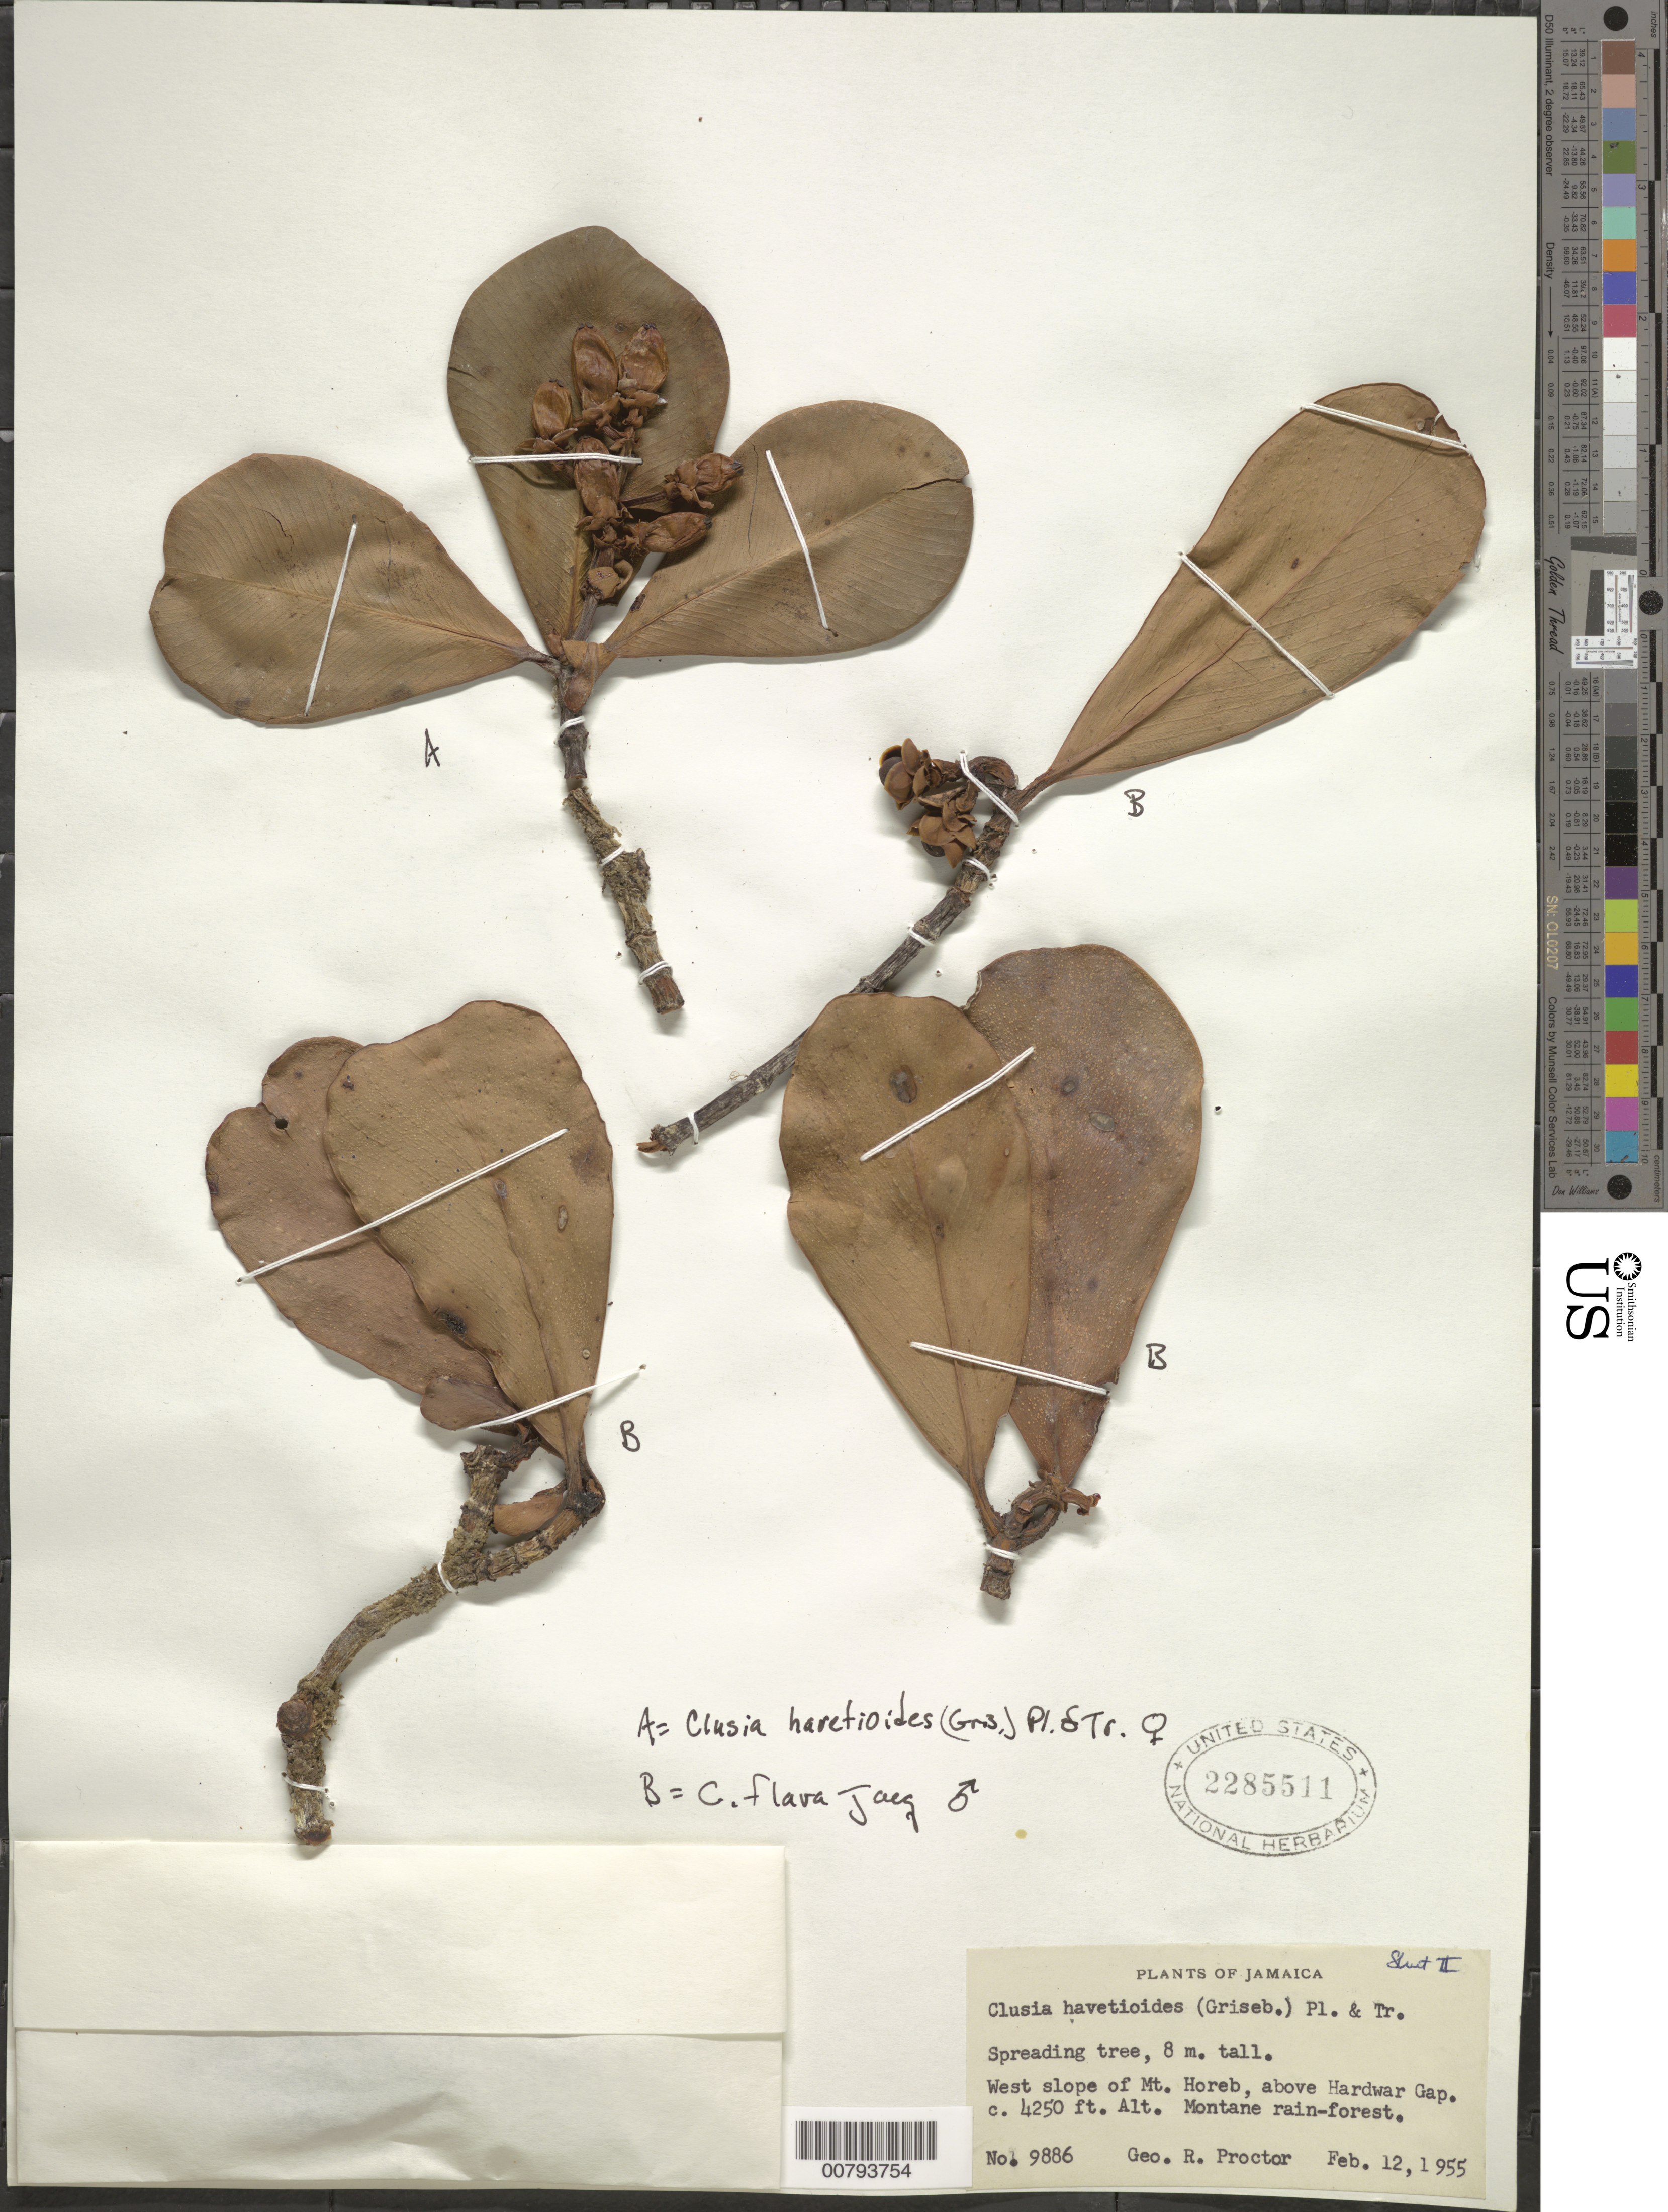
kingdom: Plantae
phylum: Tracheophyta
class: Magnoliopsida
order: Malpighiales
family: Clusiaceae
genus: Clusia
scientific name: Clusia havetioides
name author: (Griseb.) Planch. & Triana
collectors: G. R. Proctor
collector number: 9886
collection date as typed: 12 Feb 1955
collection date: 1955-02-12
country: Jamaica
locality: West slope of Mt. Horeb, above Hardwar Gap.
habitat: Montane rainforest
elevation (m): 1295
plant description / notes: Sheet II. Had specimen of different species on same sheet: Clusia flava Jacq. (with male flowers).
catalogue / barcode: US 2285511